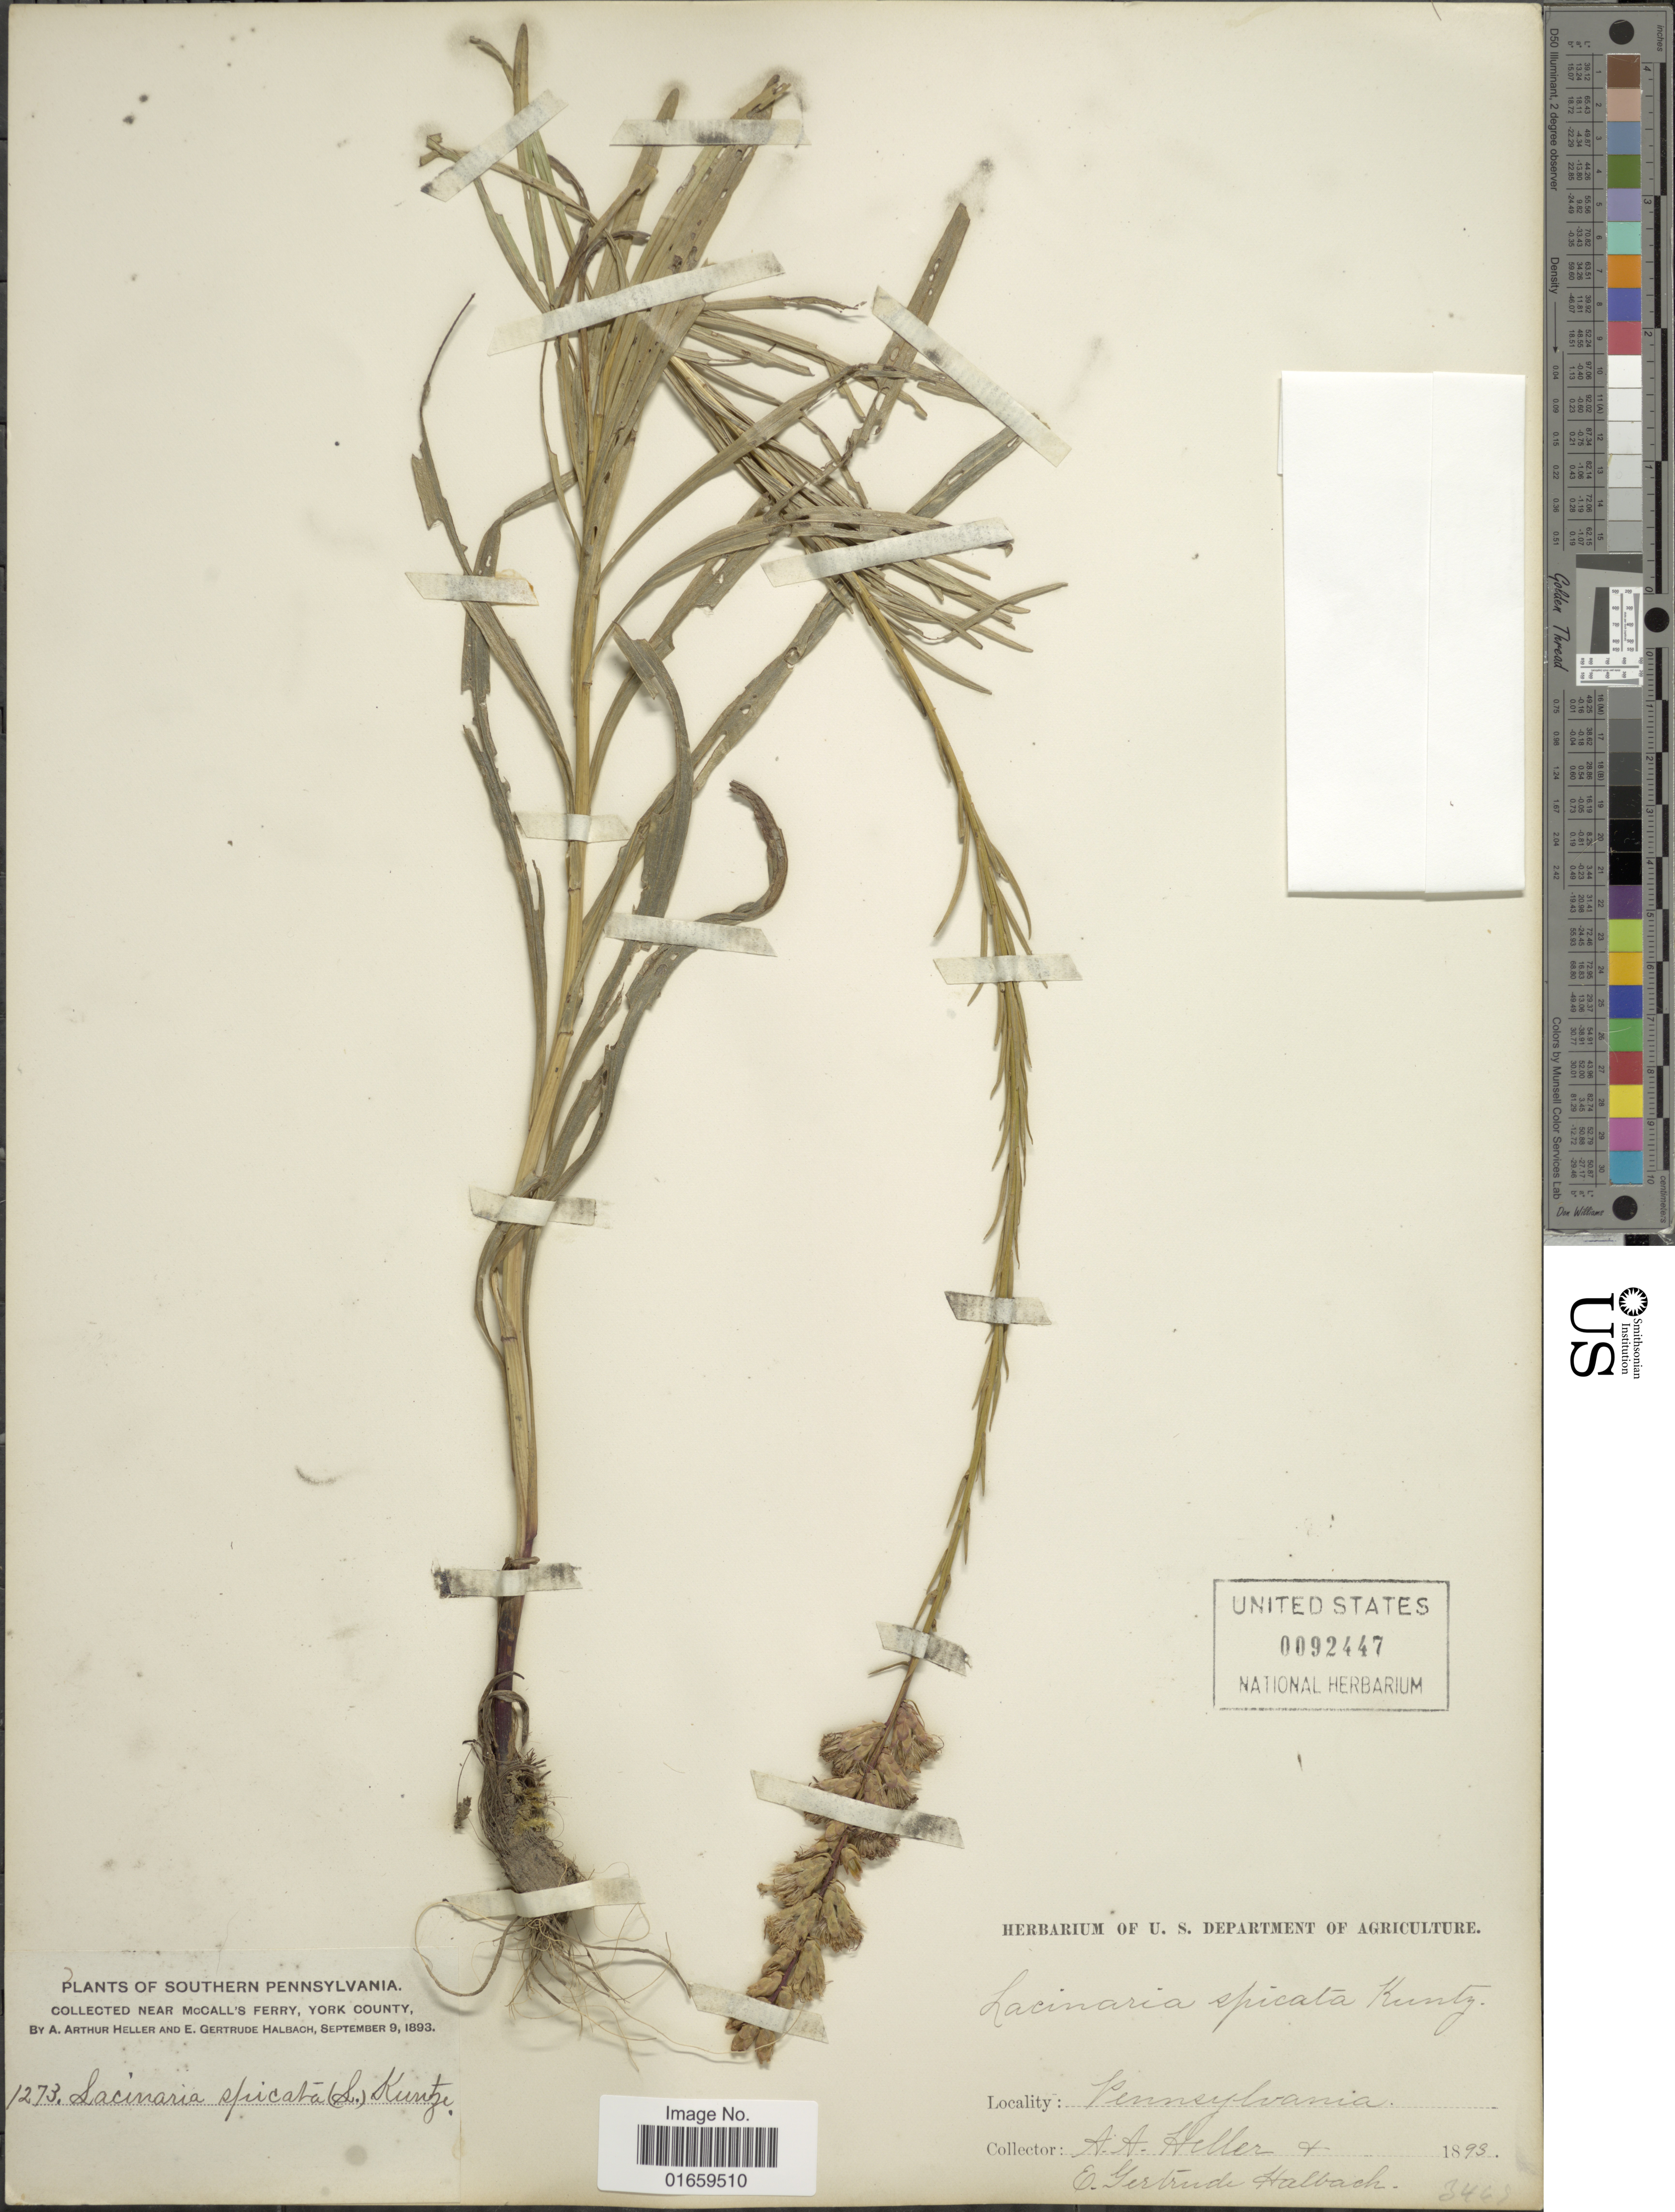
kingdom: Plantae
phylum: Tracheophyta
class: Magnoliopsida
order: Asterales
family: Asteraceae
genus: Liatris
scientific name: Liatris spicata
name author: (L.) Willd.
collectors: A. A. Heller & E. G. Halbach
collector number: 3468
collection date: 1893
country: United States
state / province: Pennsylvania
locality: Pennsylvania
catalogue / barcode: US 92447